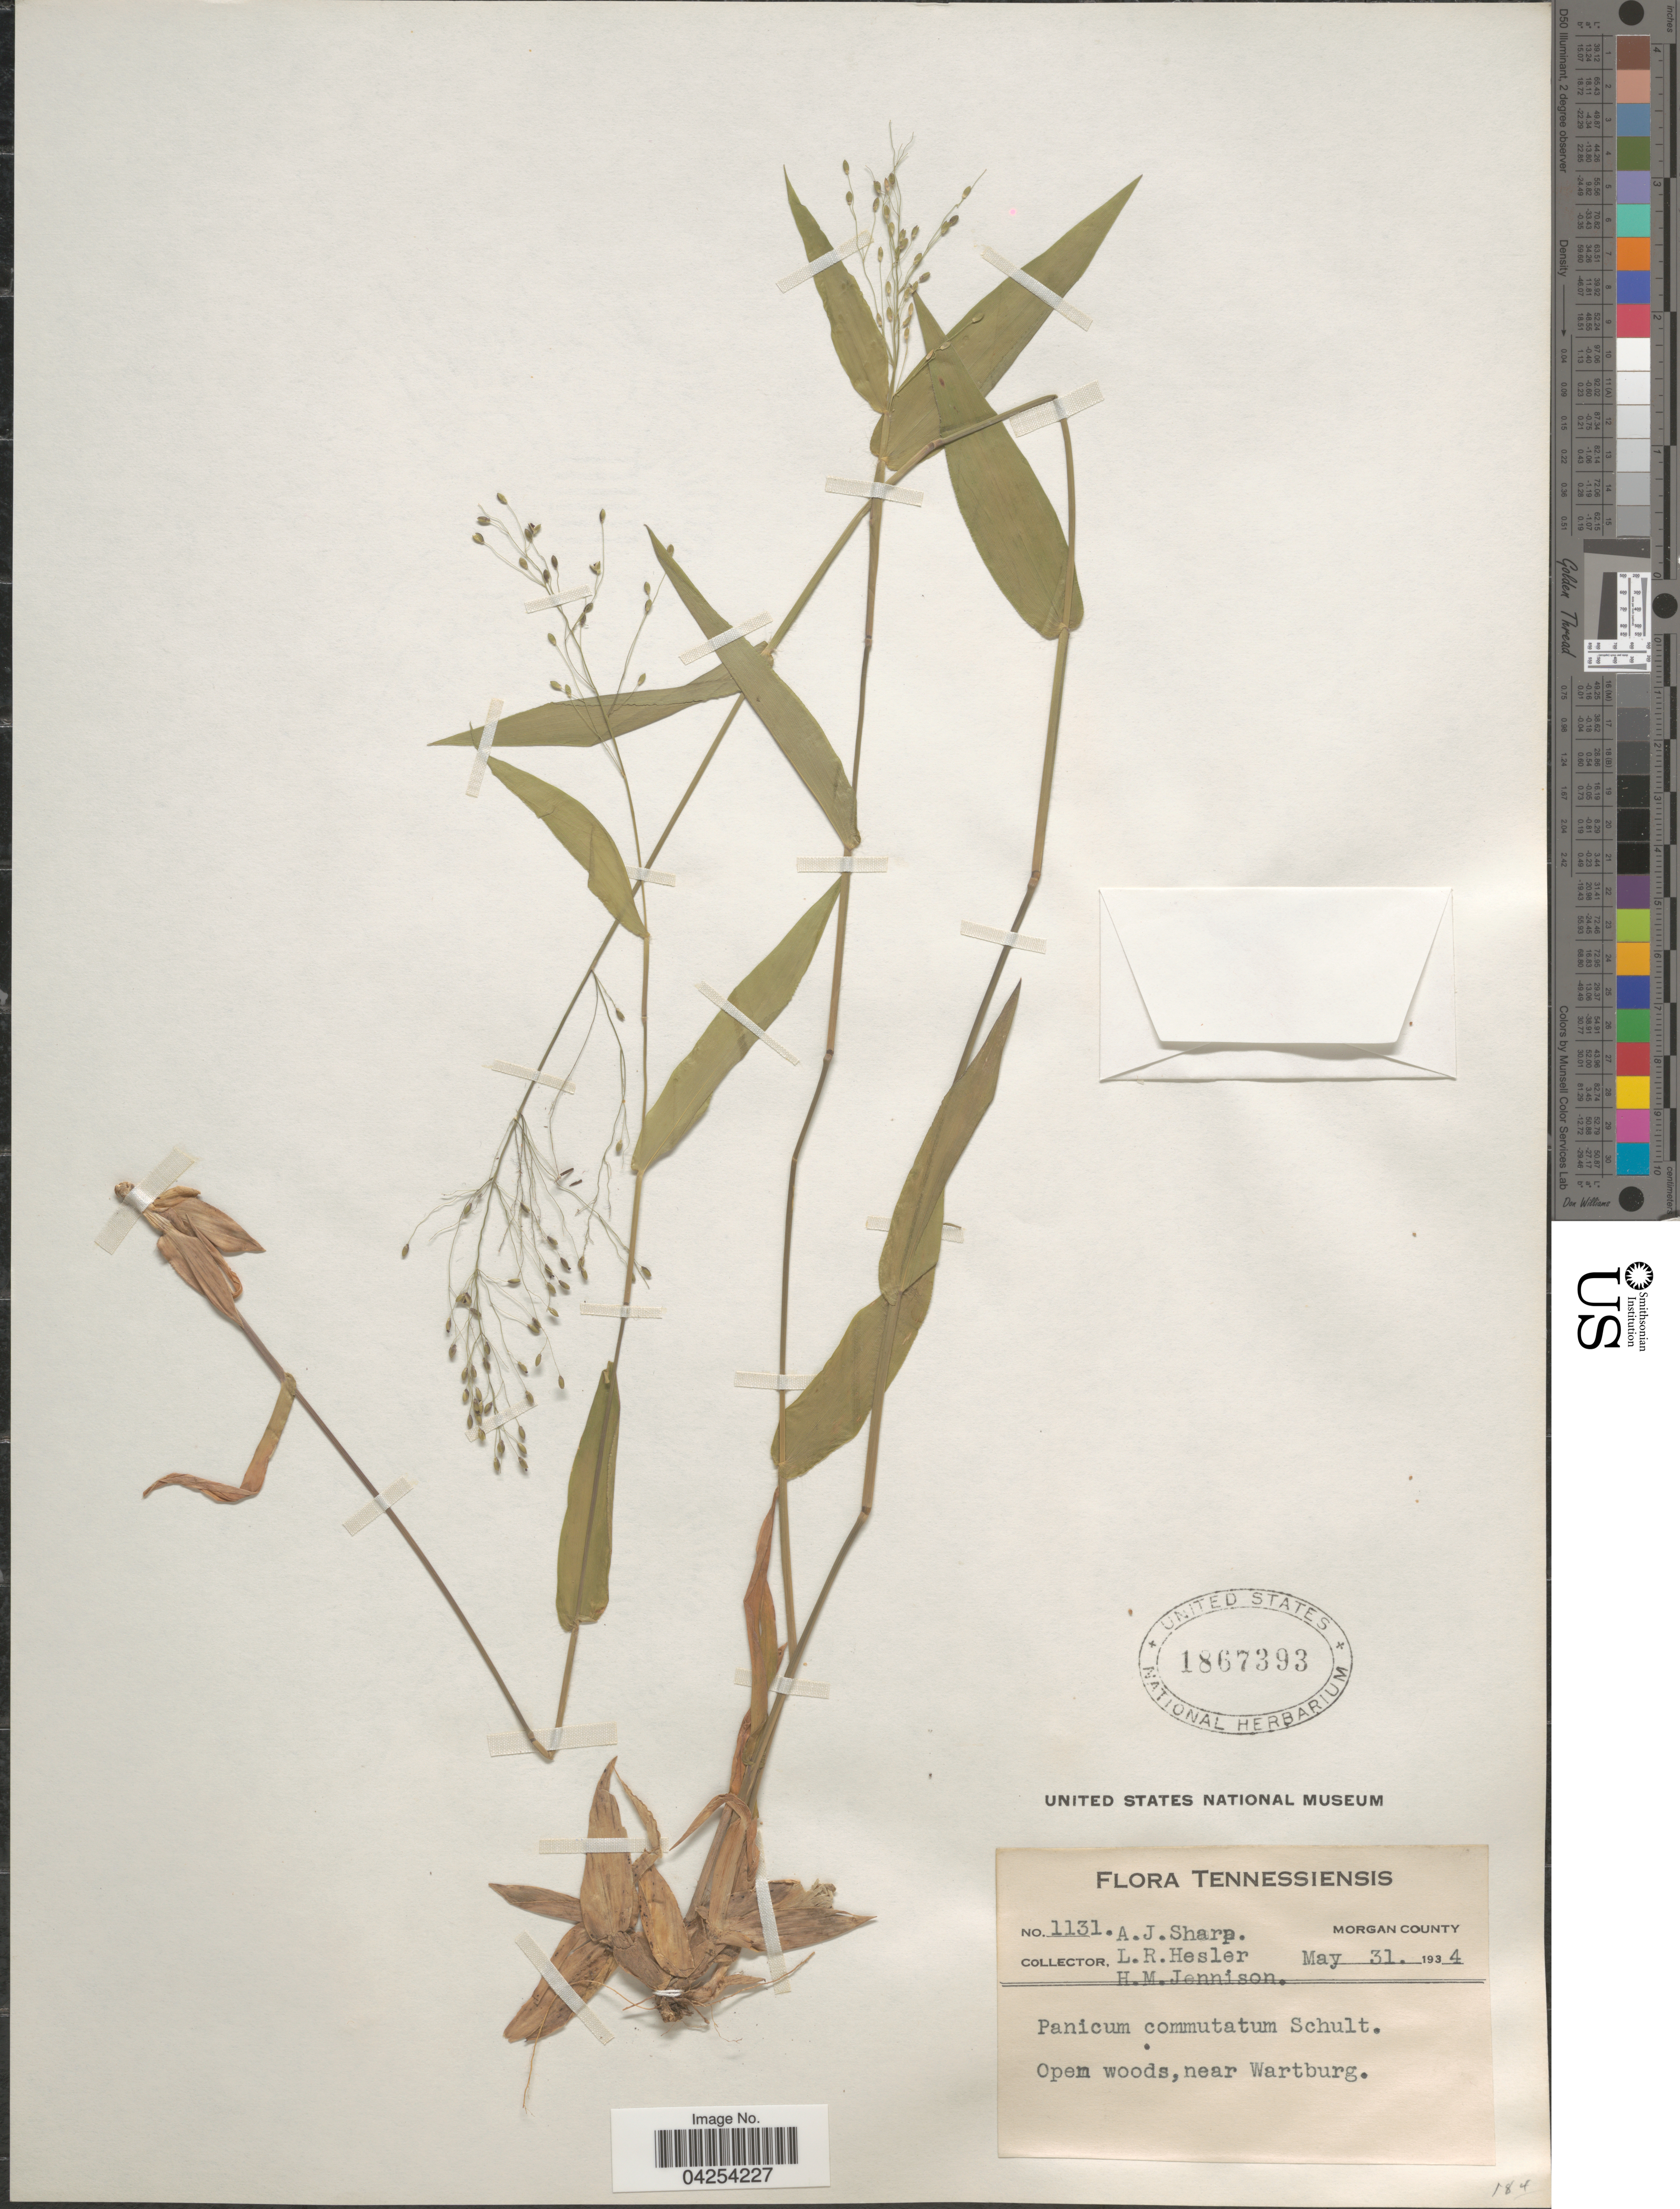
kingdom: Plantae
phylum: Tracheophyta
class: Liliopsida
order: Poales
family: Poaceae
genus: Dichanthelium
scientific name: Dichanthelium commutatum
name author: (Schult.) Gould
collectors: A. J. Sharp, L. Hesler & H. Jennison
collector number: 1131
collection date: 1934-05-31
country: United States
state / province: Tennessee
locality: Tennessiensis. Open woods, near Wartburg.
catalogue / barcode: US 1867393